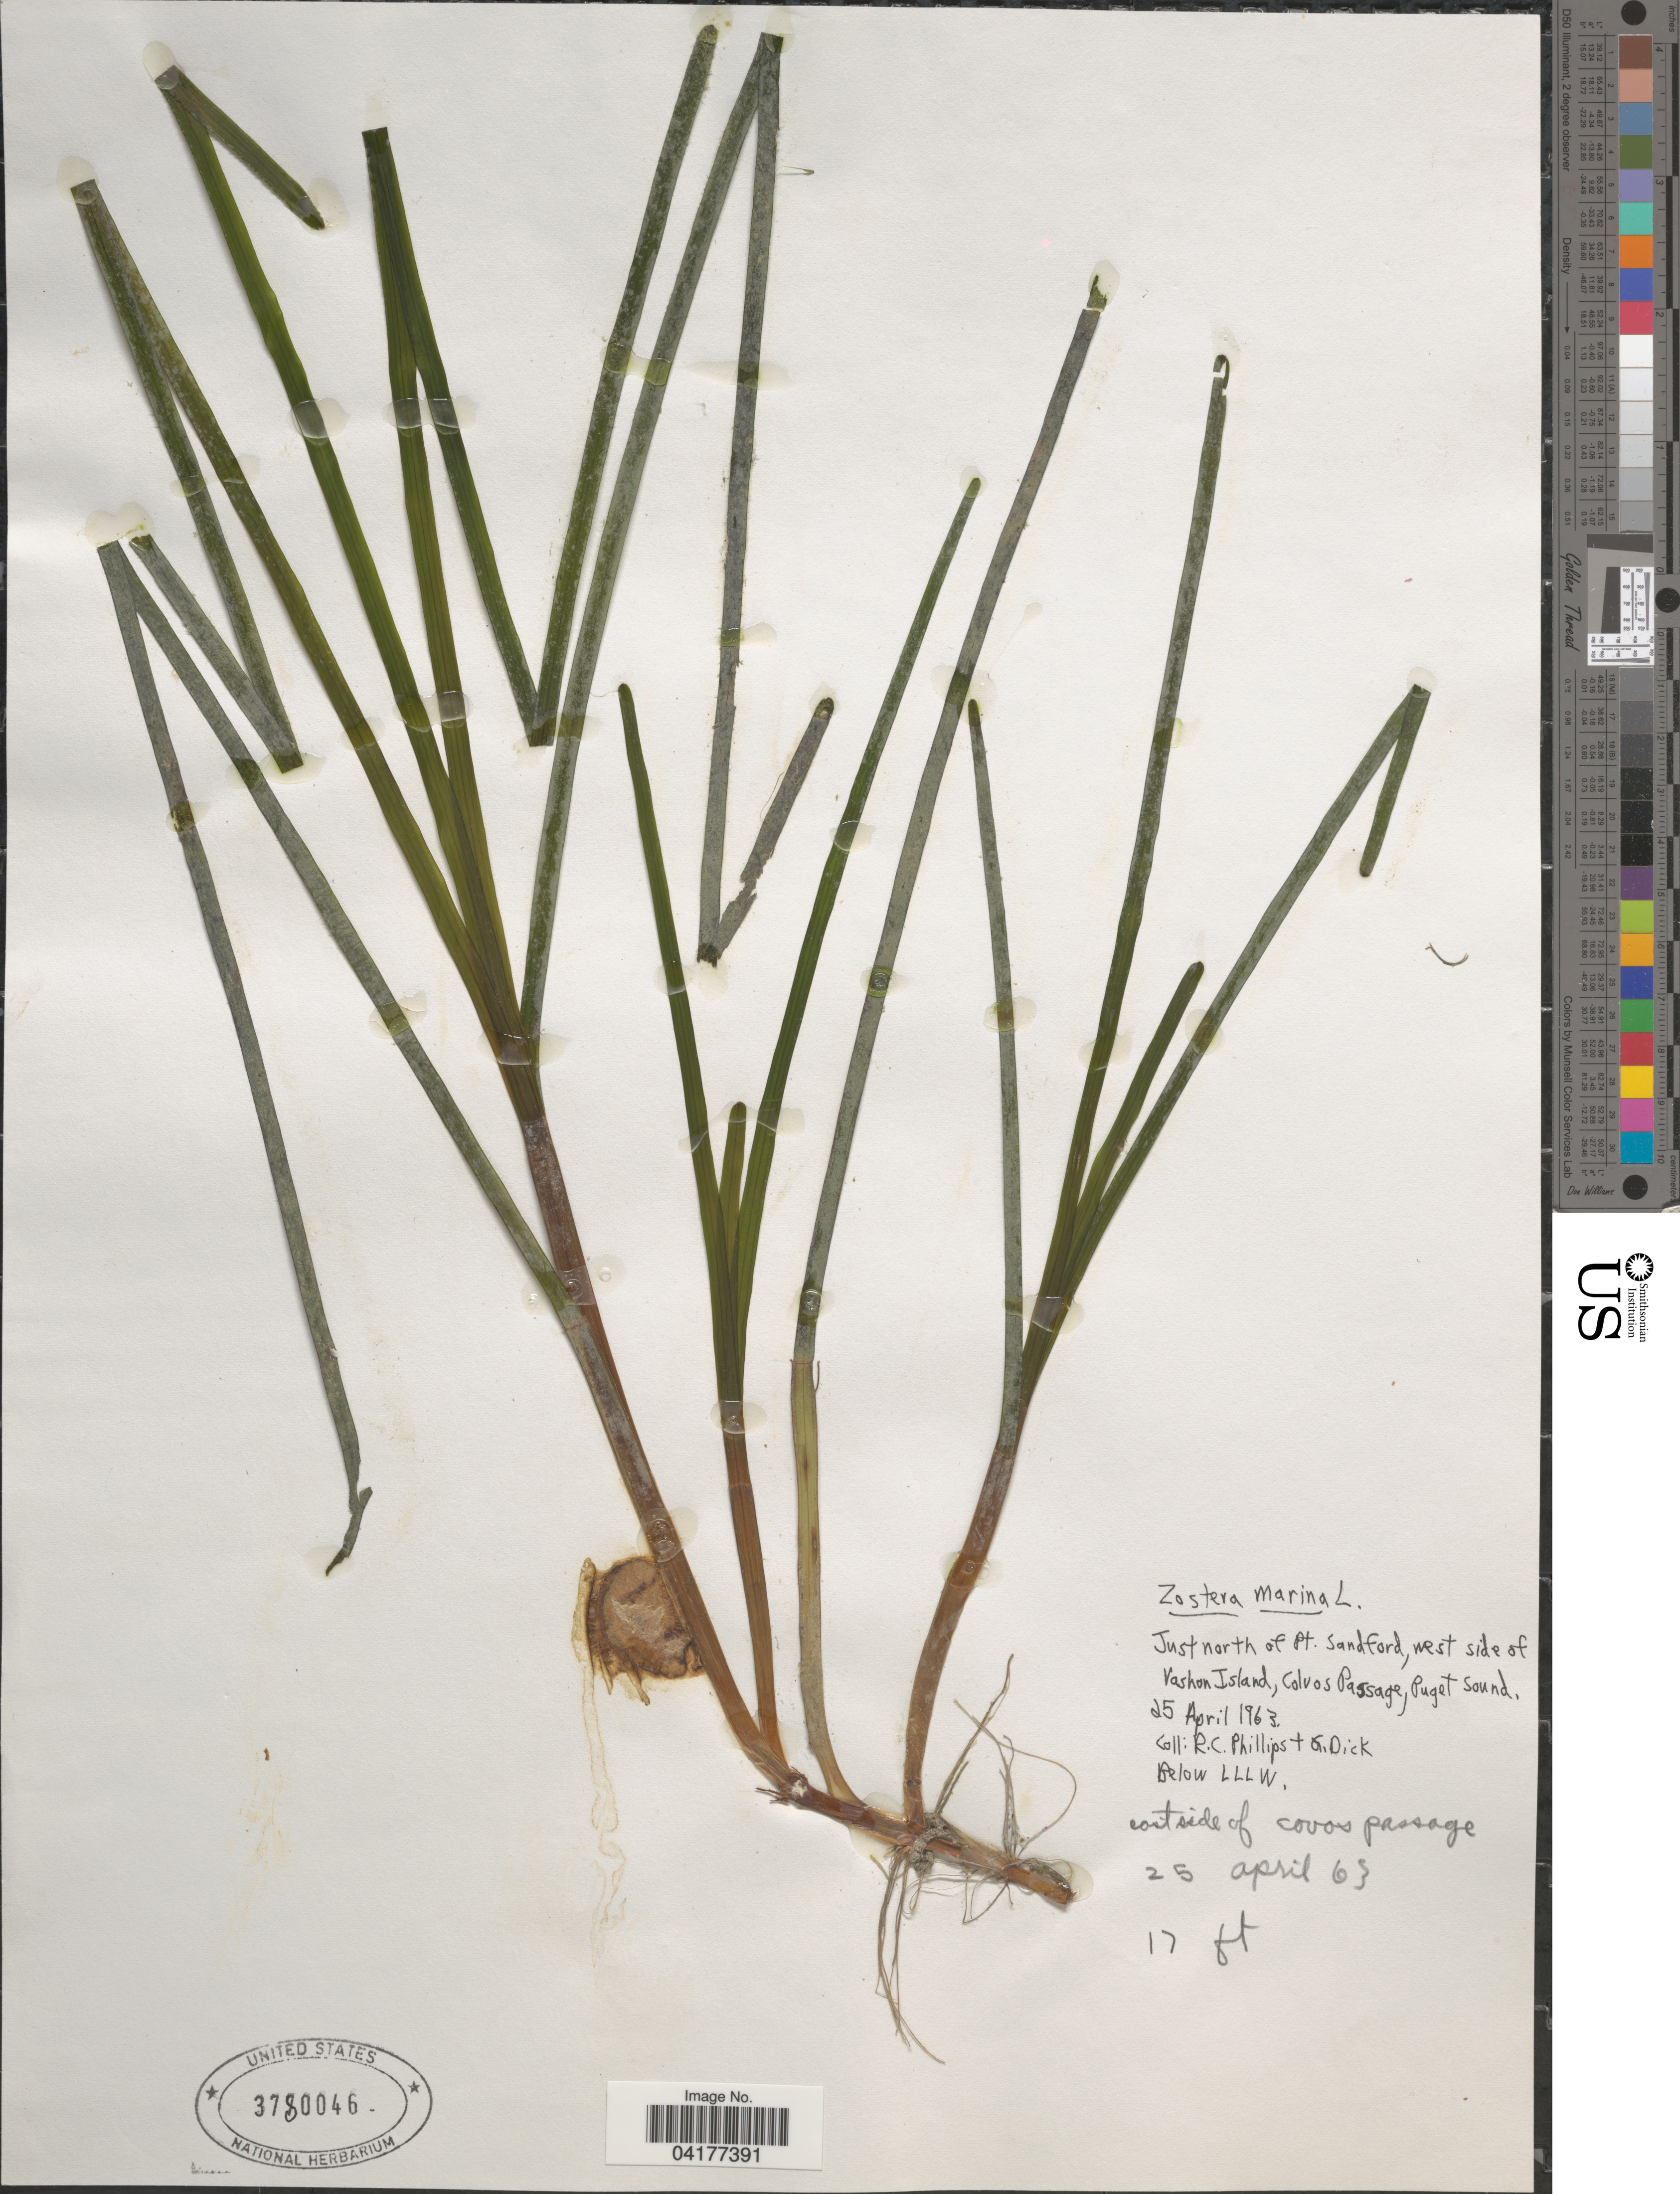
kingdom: Plantae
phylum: Tracheophyta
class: Liliopsida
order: Alismatales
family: Zosteraceae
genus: Zostera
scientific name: Zostera marina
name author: L.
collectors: R. C. Phillips & G. Dick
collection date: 1963-04-25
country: United States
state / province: Washington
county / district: King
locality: Just north of Pt. Sandford, west side of Vashon Island, Colvos Passage, Puget Sound. Below LLLW. East side of Covos passage.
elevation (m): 5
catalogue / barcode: US 3780046